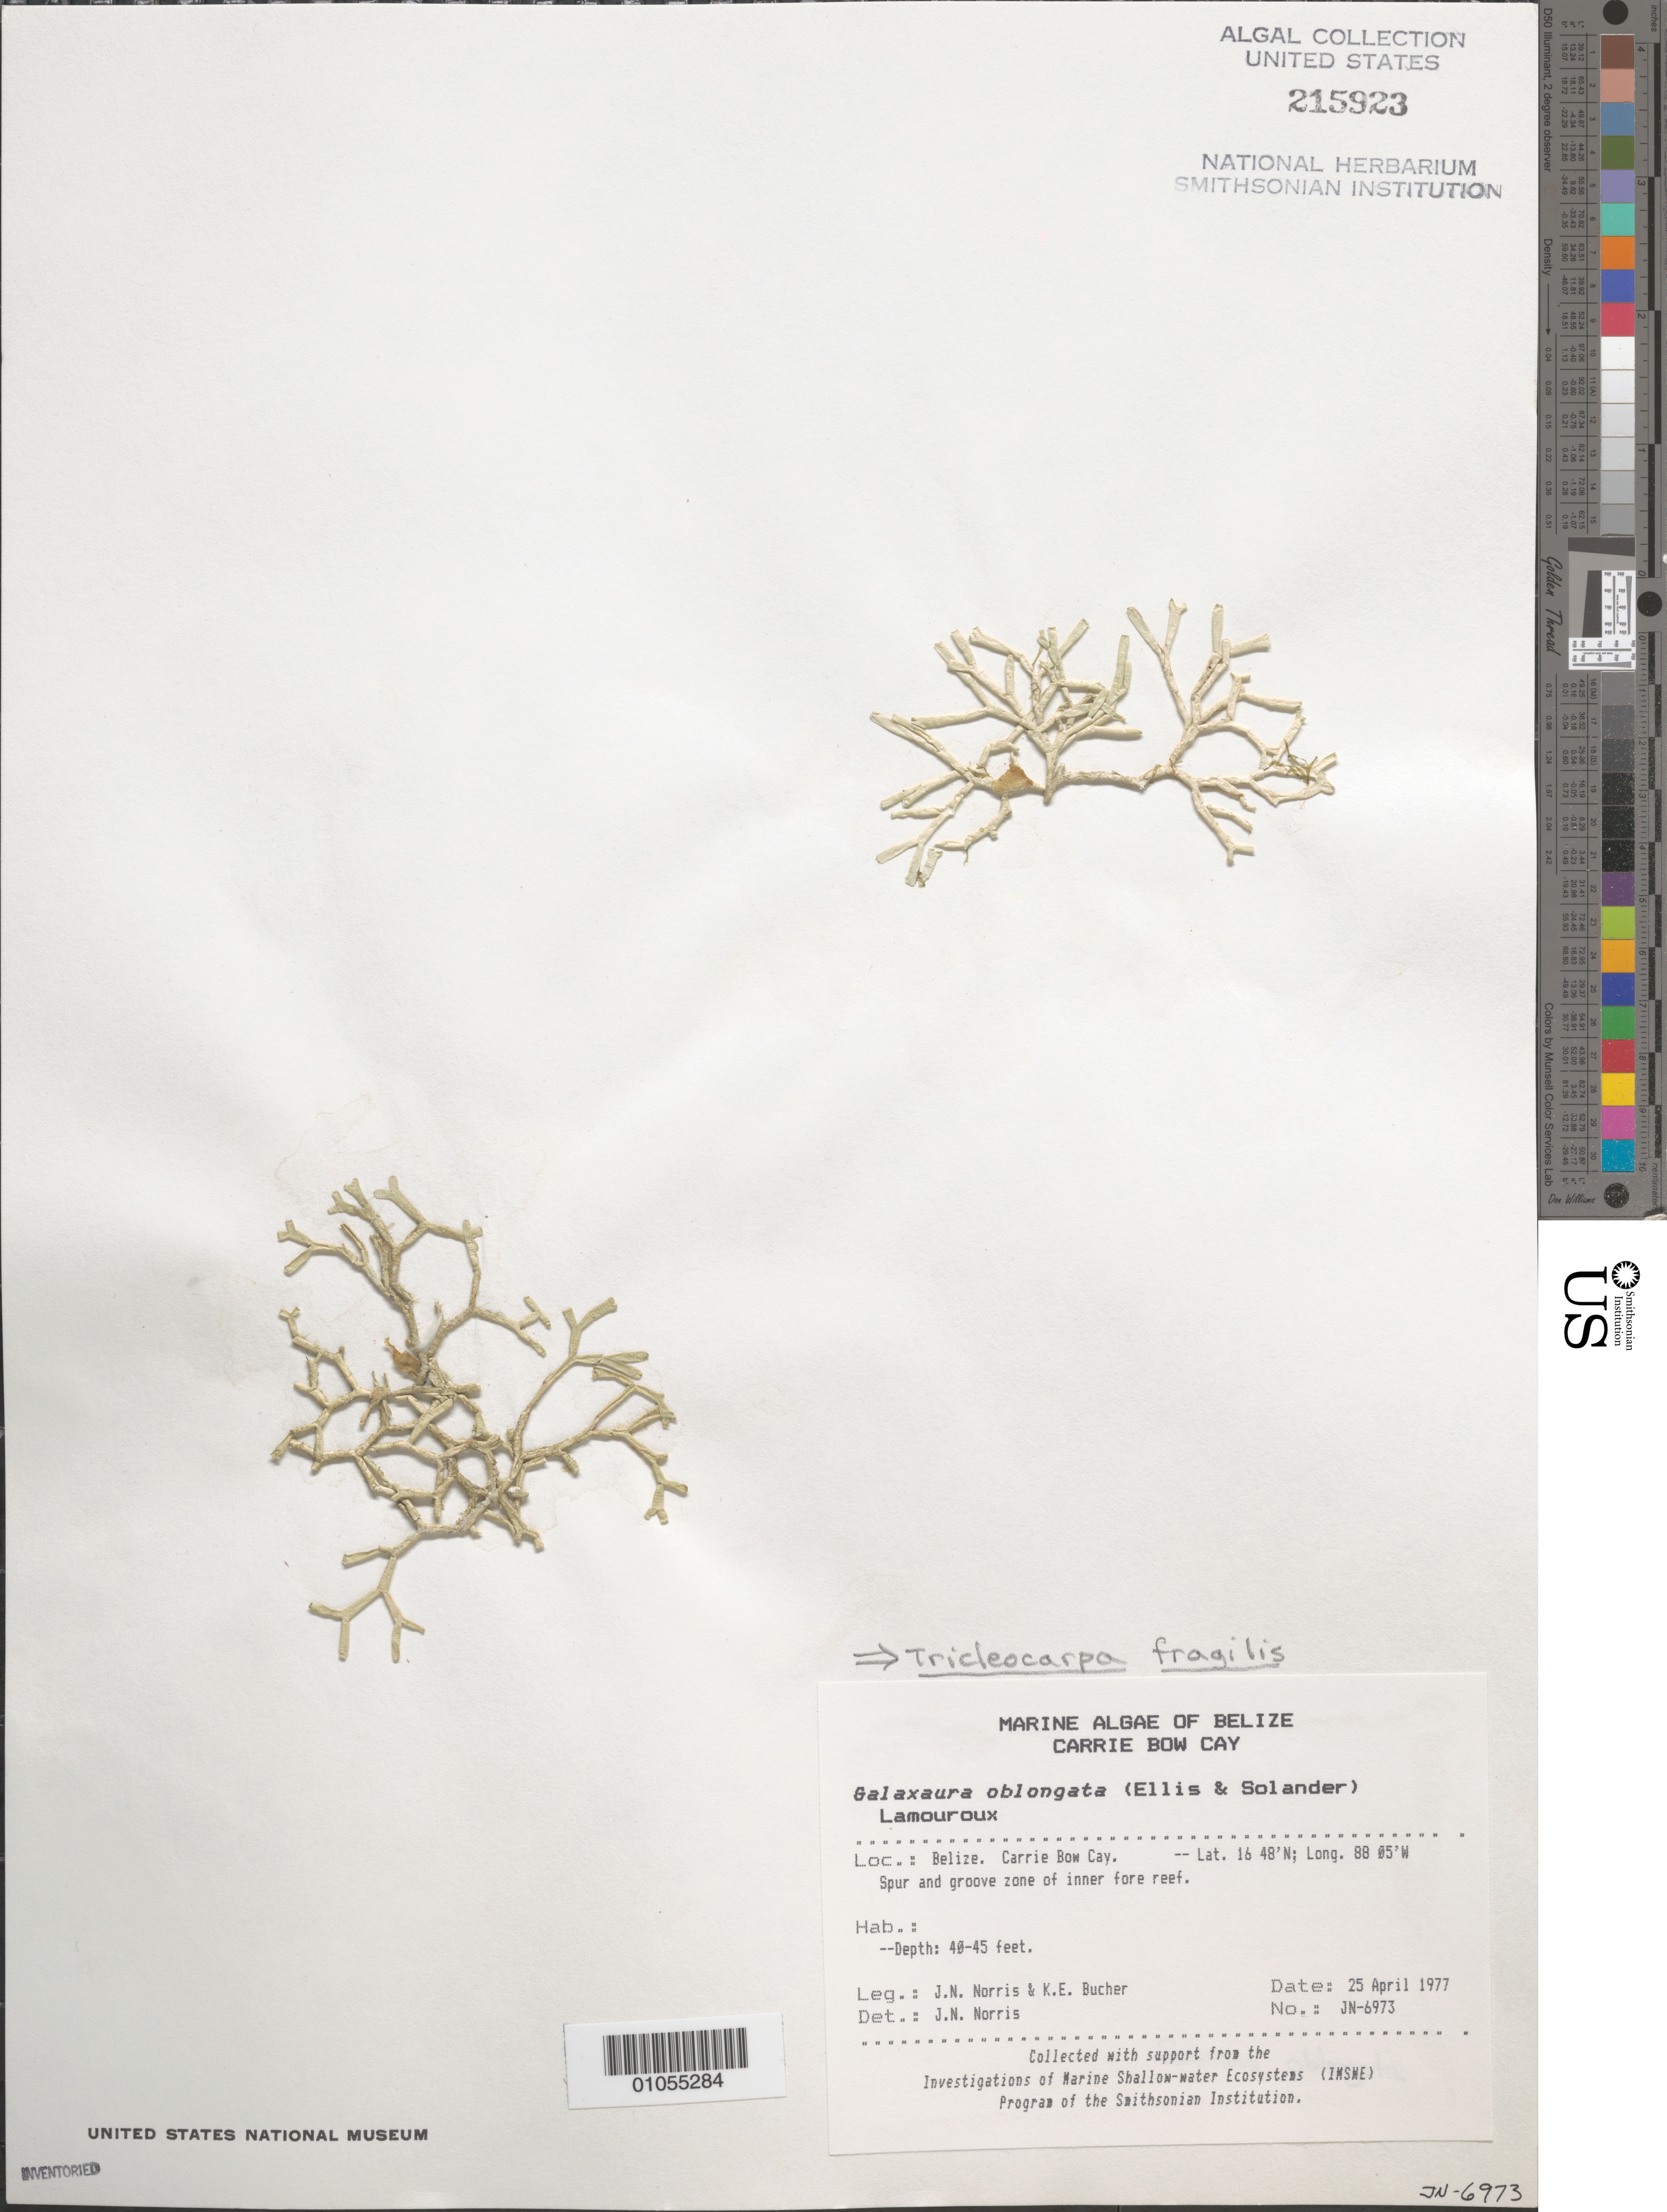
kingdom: Plantae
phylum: Rhodophyta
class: Florideophyceae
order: Nemaliales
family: Galaxauraceae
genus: Tricleocarpa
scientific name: Tricleocarpa fragilis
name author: (L.) Huisman & R.A. Towns.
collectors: J. N. Norris & K. E. Bucher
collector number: JN-6973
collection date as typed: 25 Apr 1977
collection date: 1977-04-25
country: Belize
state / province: Stann Creek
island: Carrie Bow Cay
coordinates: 16 48'N, 88 05'W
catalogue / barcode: US 215923